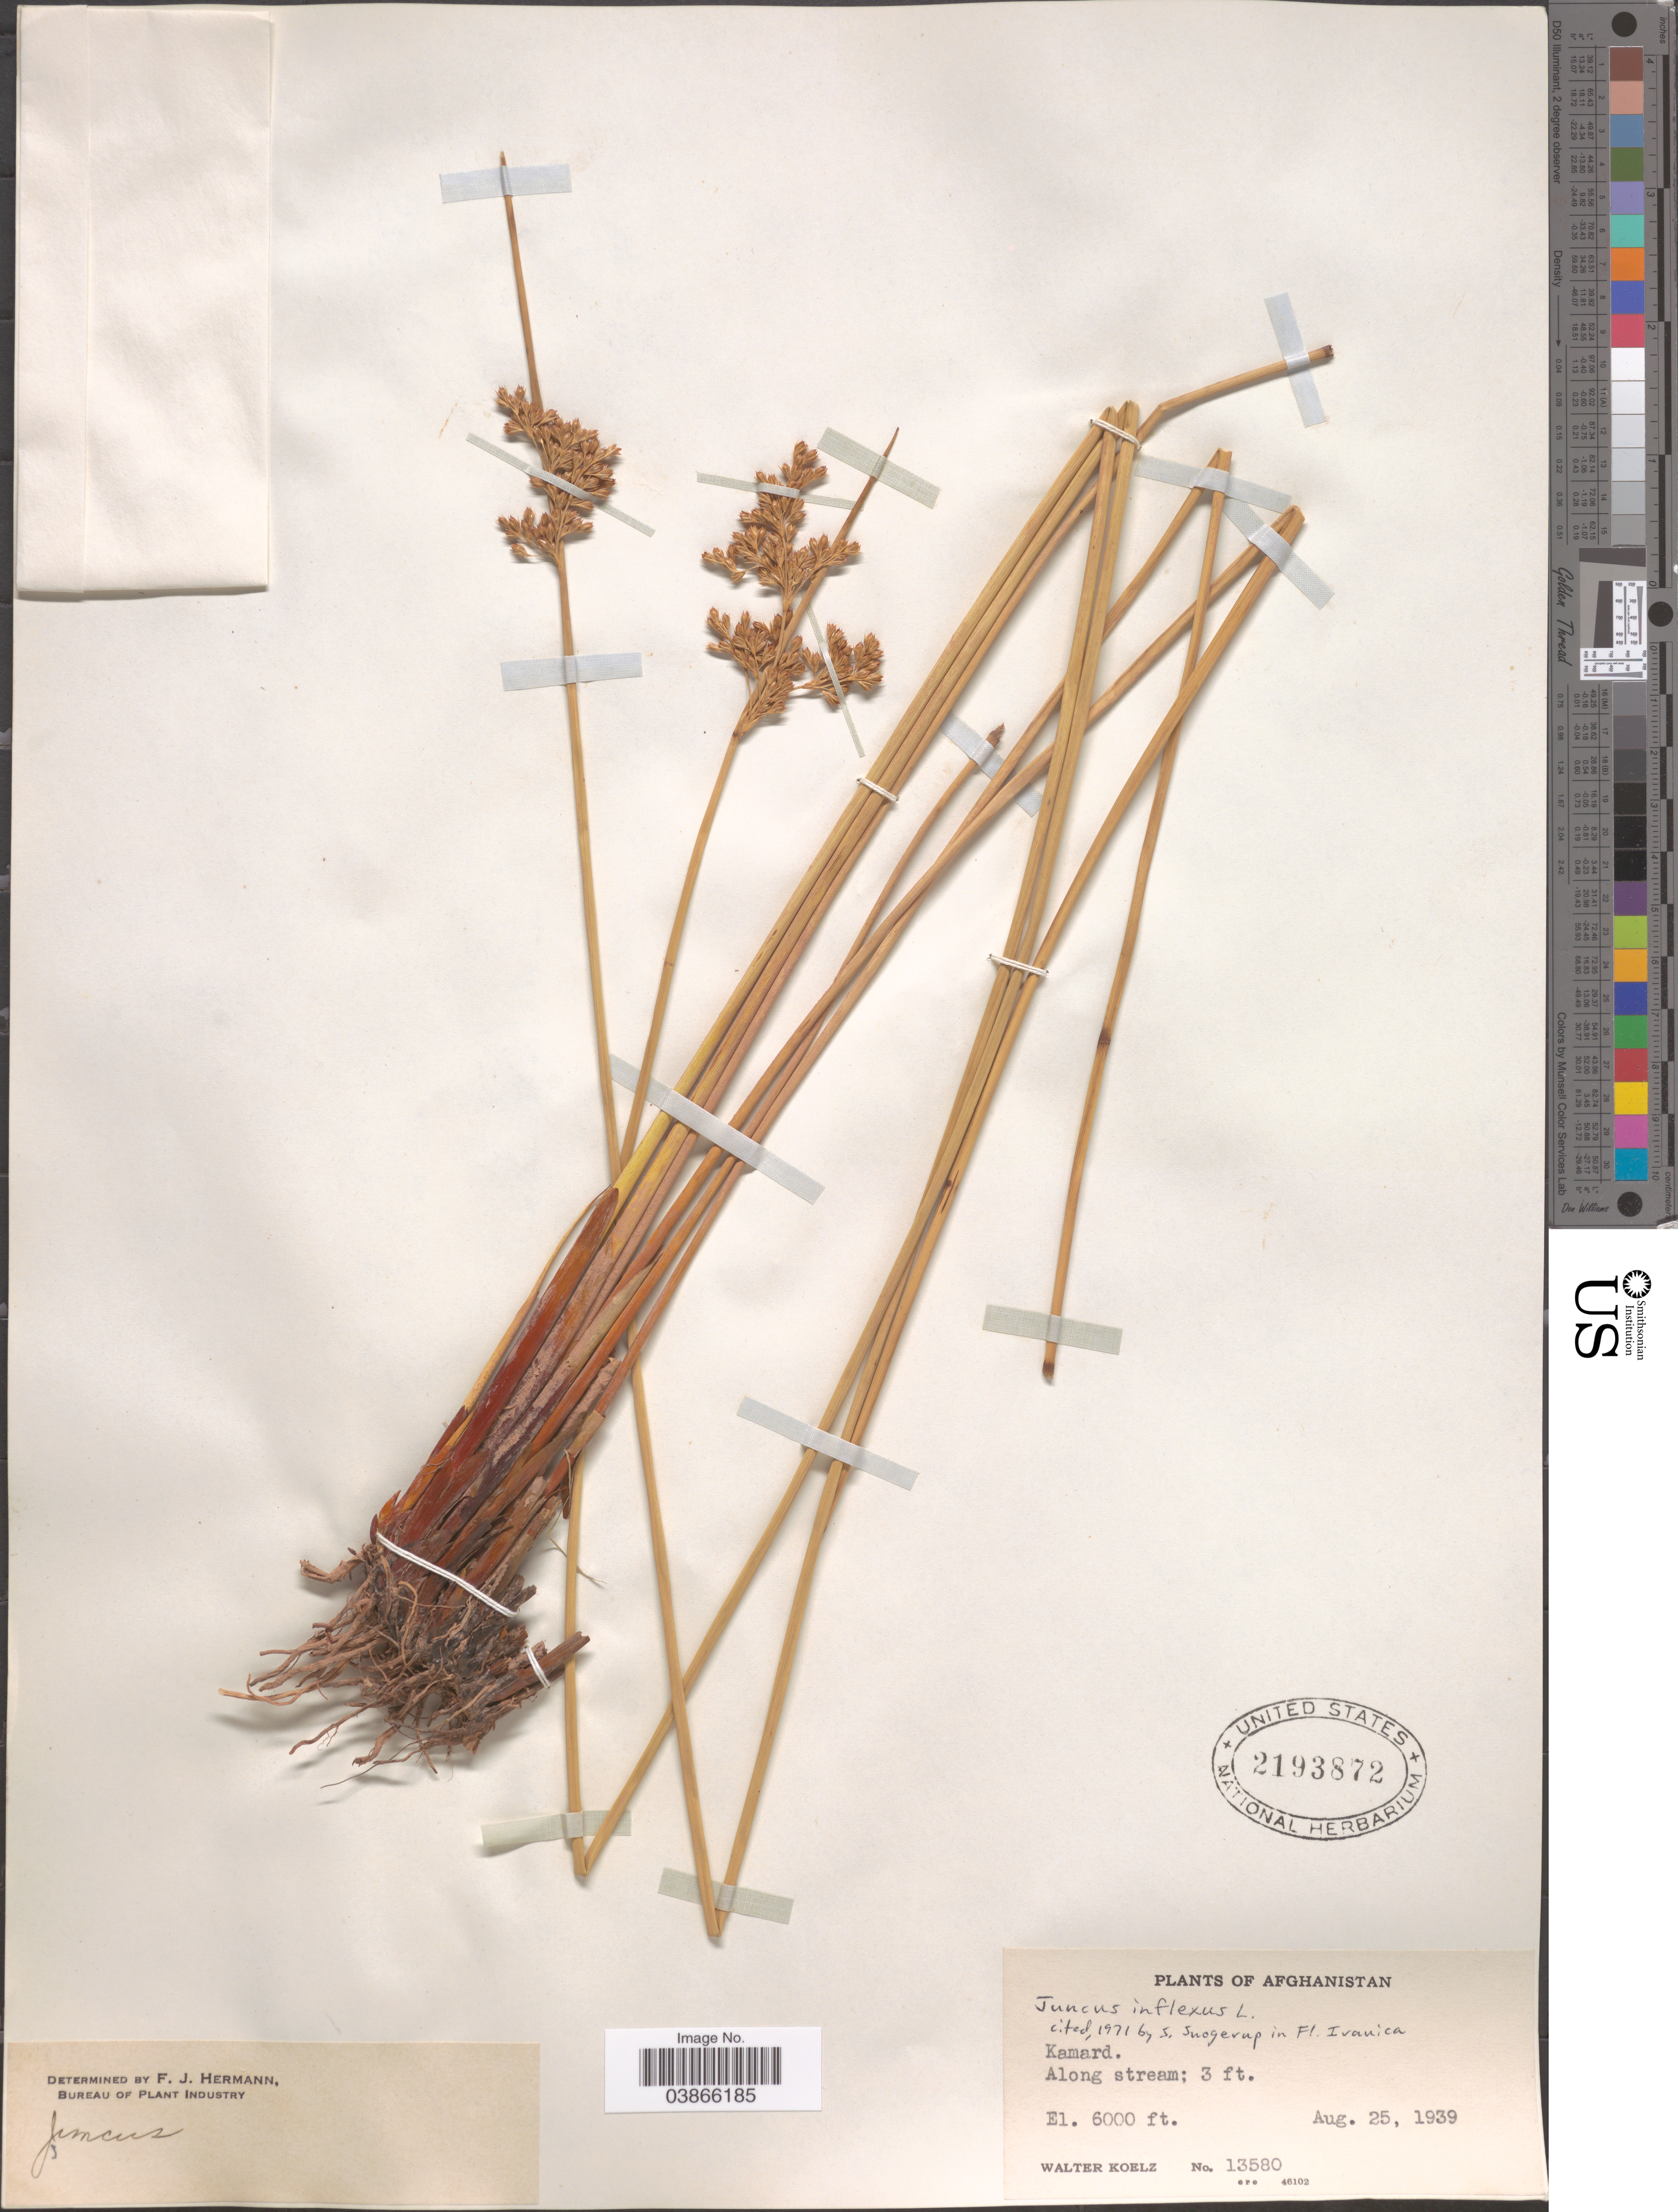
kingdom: Plantae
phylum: Tracheophyta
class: Liliopsida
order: Poales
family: Juncaceae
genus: Juncus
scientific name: Juncus inflexus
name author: L.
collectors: W. N. Koelz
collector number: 13580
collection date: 1939-08-25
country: Afghanistan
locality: Kamard.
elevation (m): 1829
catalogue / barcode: US 2193872